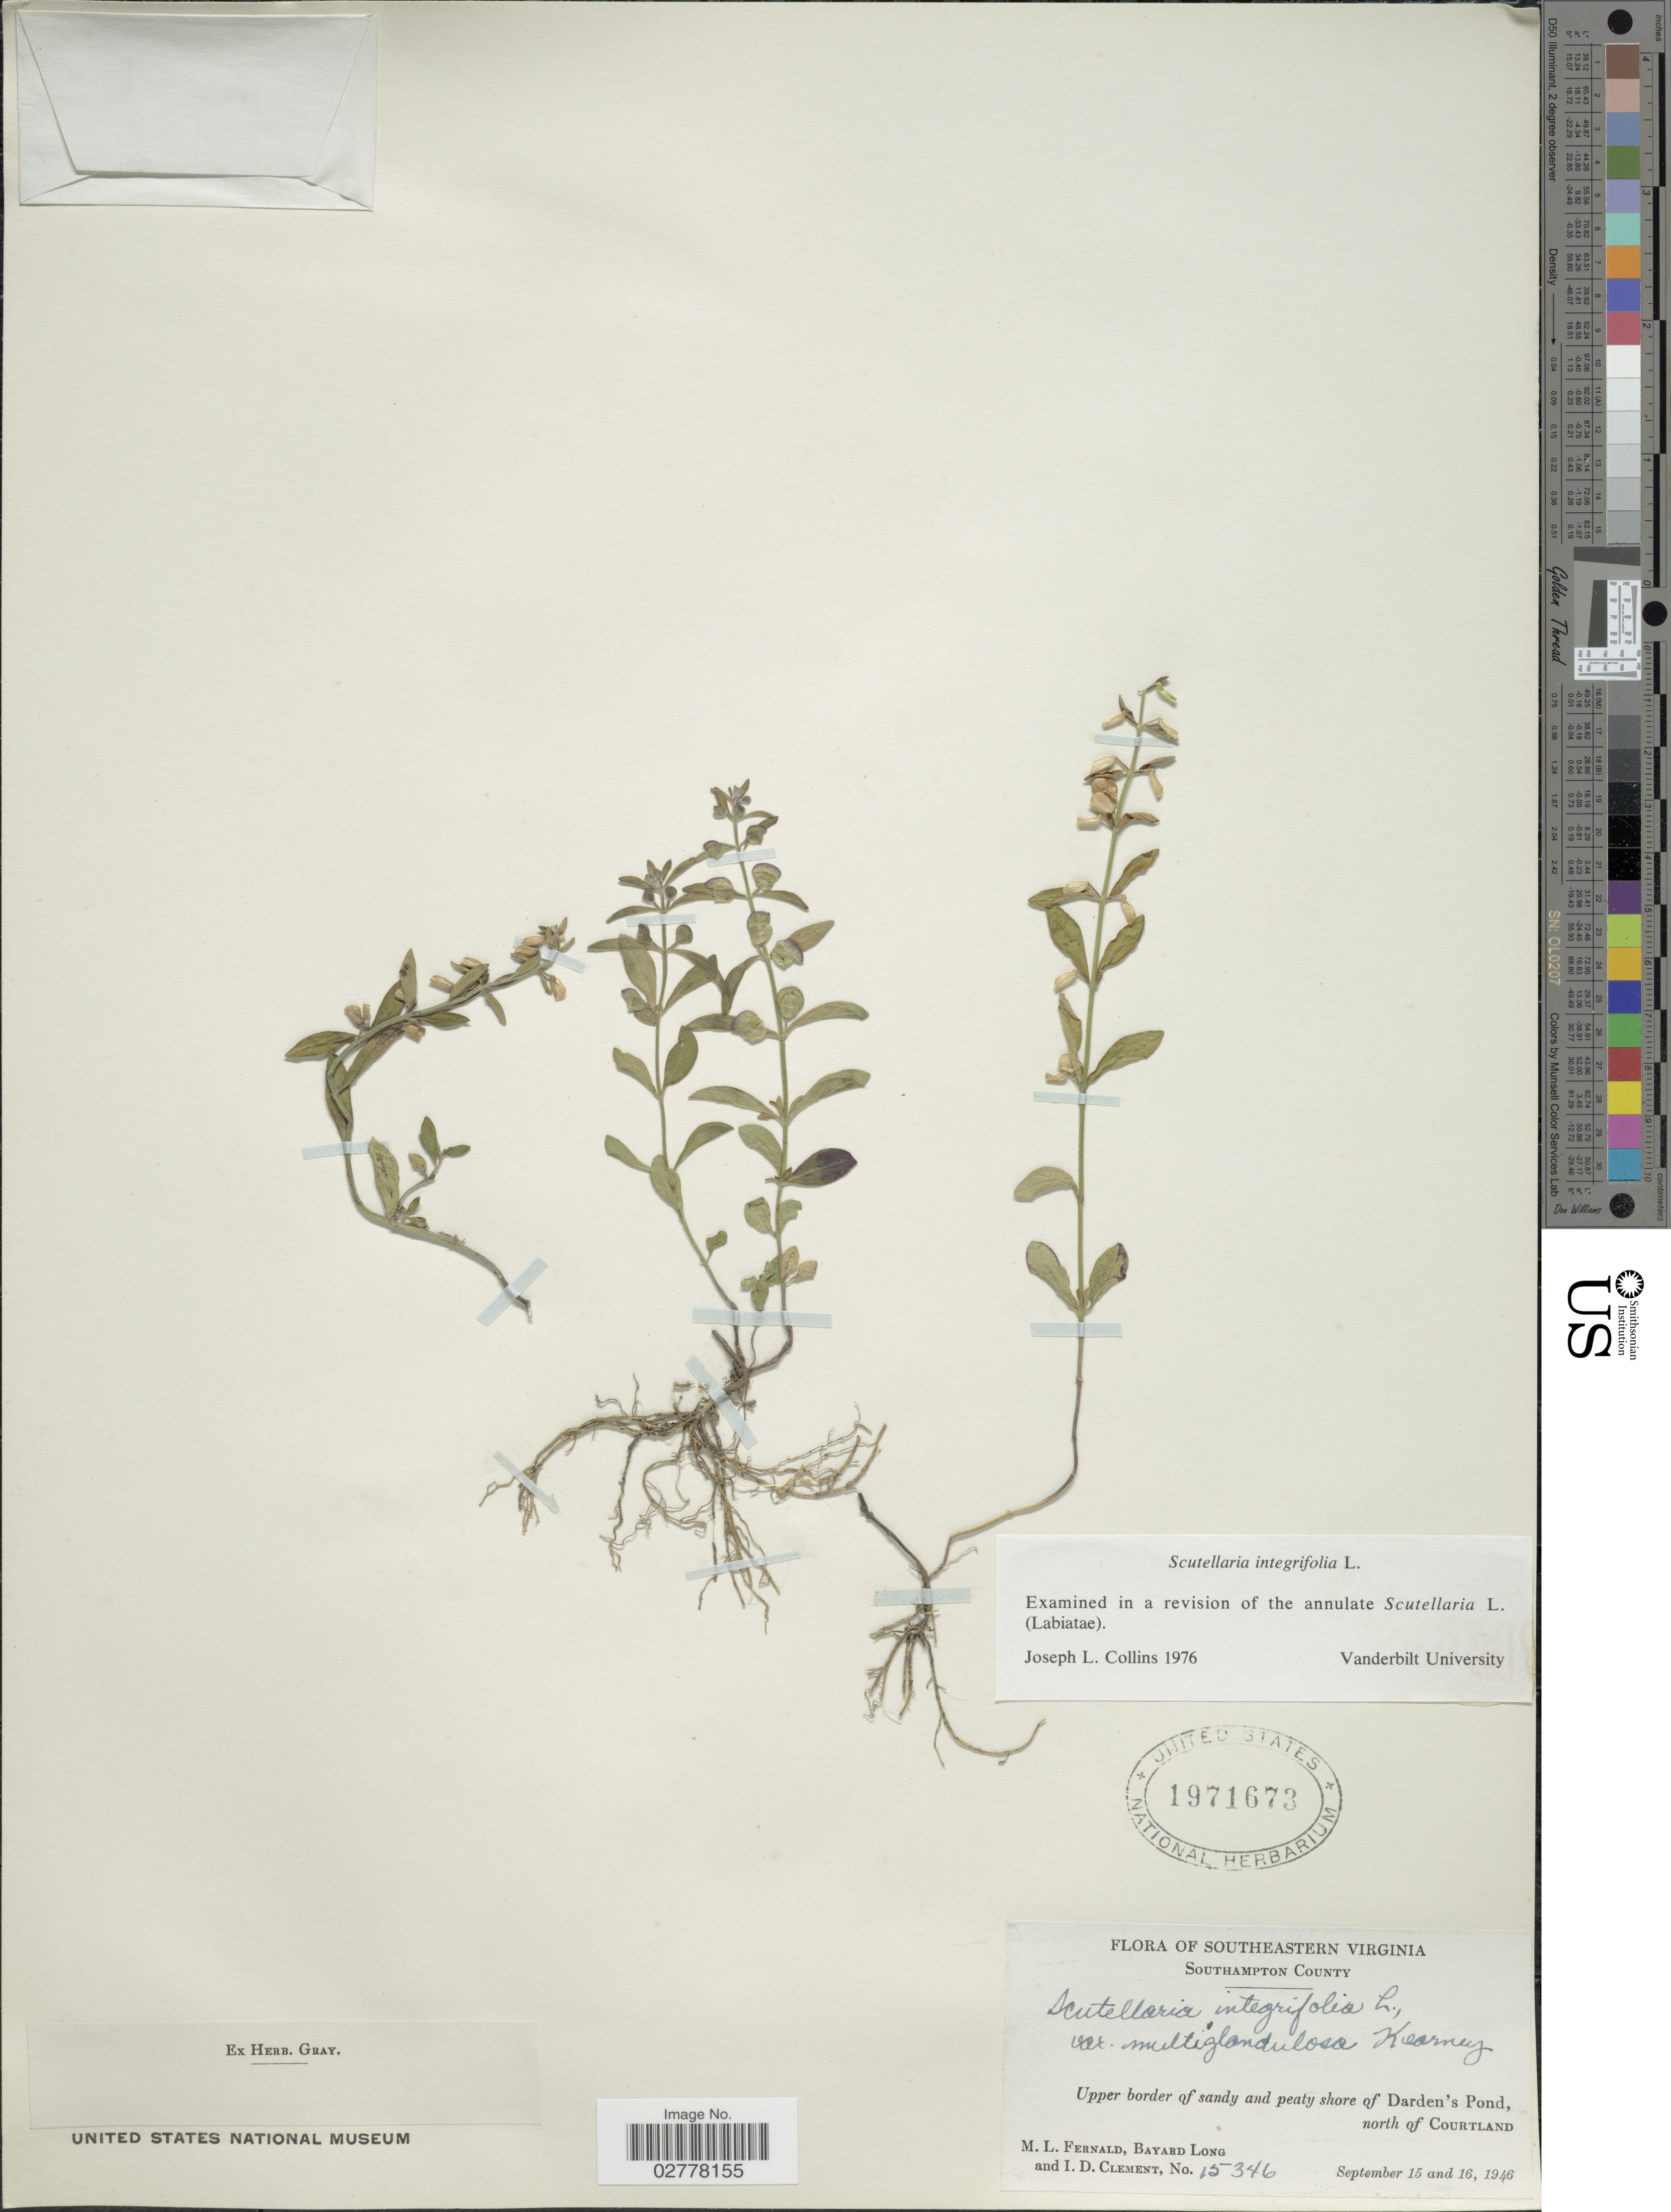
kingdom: Plantae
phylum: Tracheophyta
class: Magnoliopsida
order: Lamiales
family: Lamiaceae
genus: Scutellaria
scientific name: Scutellaria integrifolia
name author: L.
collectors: M. L. Fernald, B. Long & I. Clement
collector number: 15346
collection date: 1946-09-15/1946-09-16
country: United States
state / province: Virginia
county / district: Southampton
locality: Southeastern Virginia. Southampton County. Upper border of sandy and peaty shore of Darden's Pond, north of Courtland.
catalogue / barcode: US 1971673